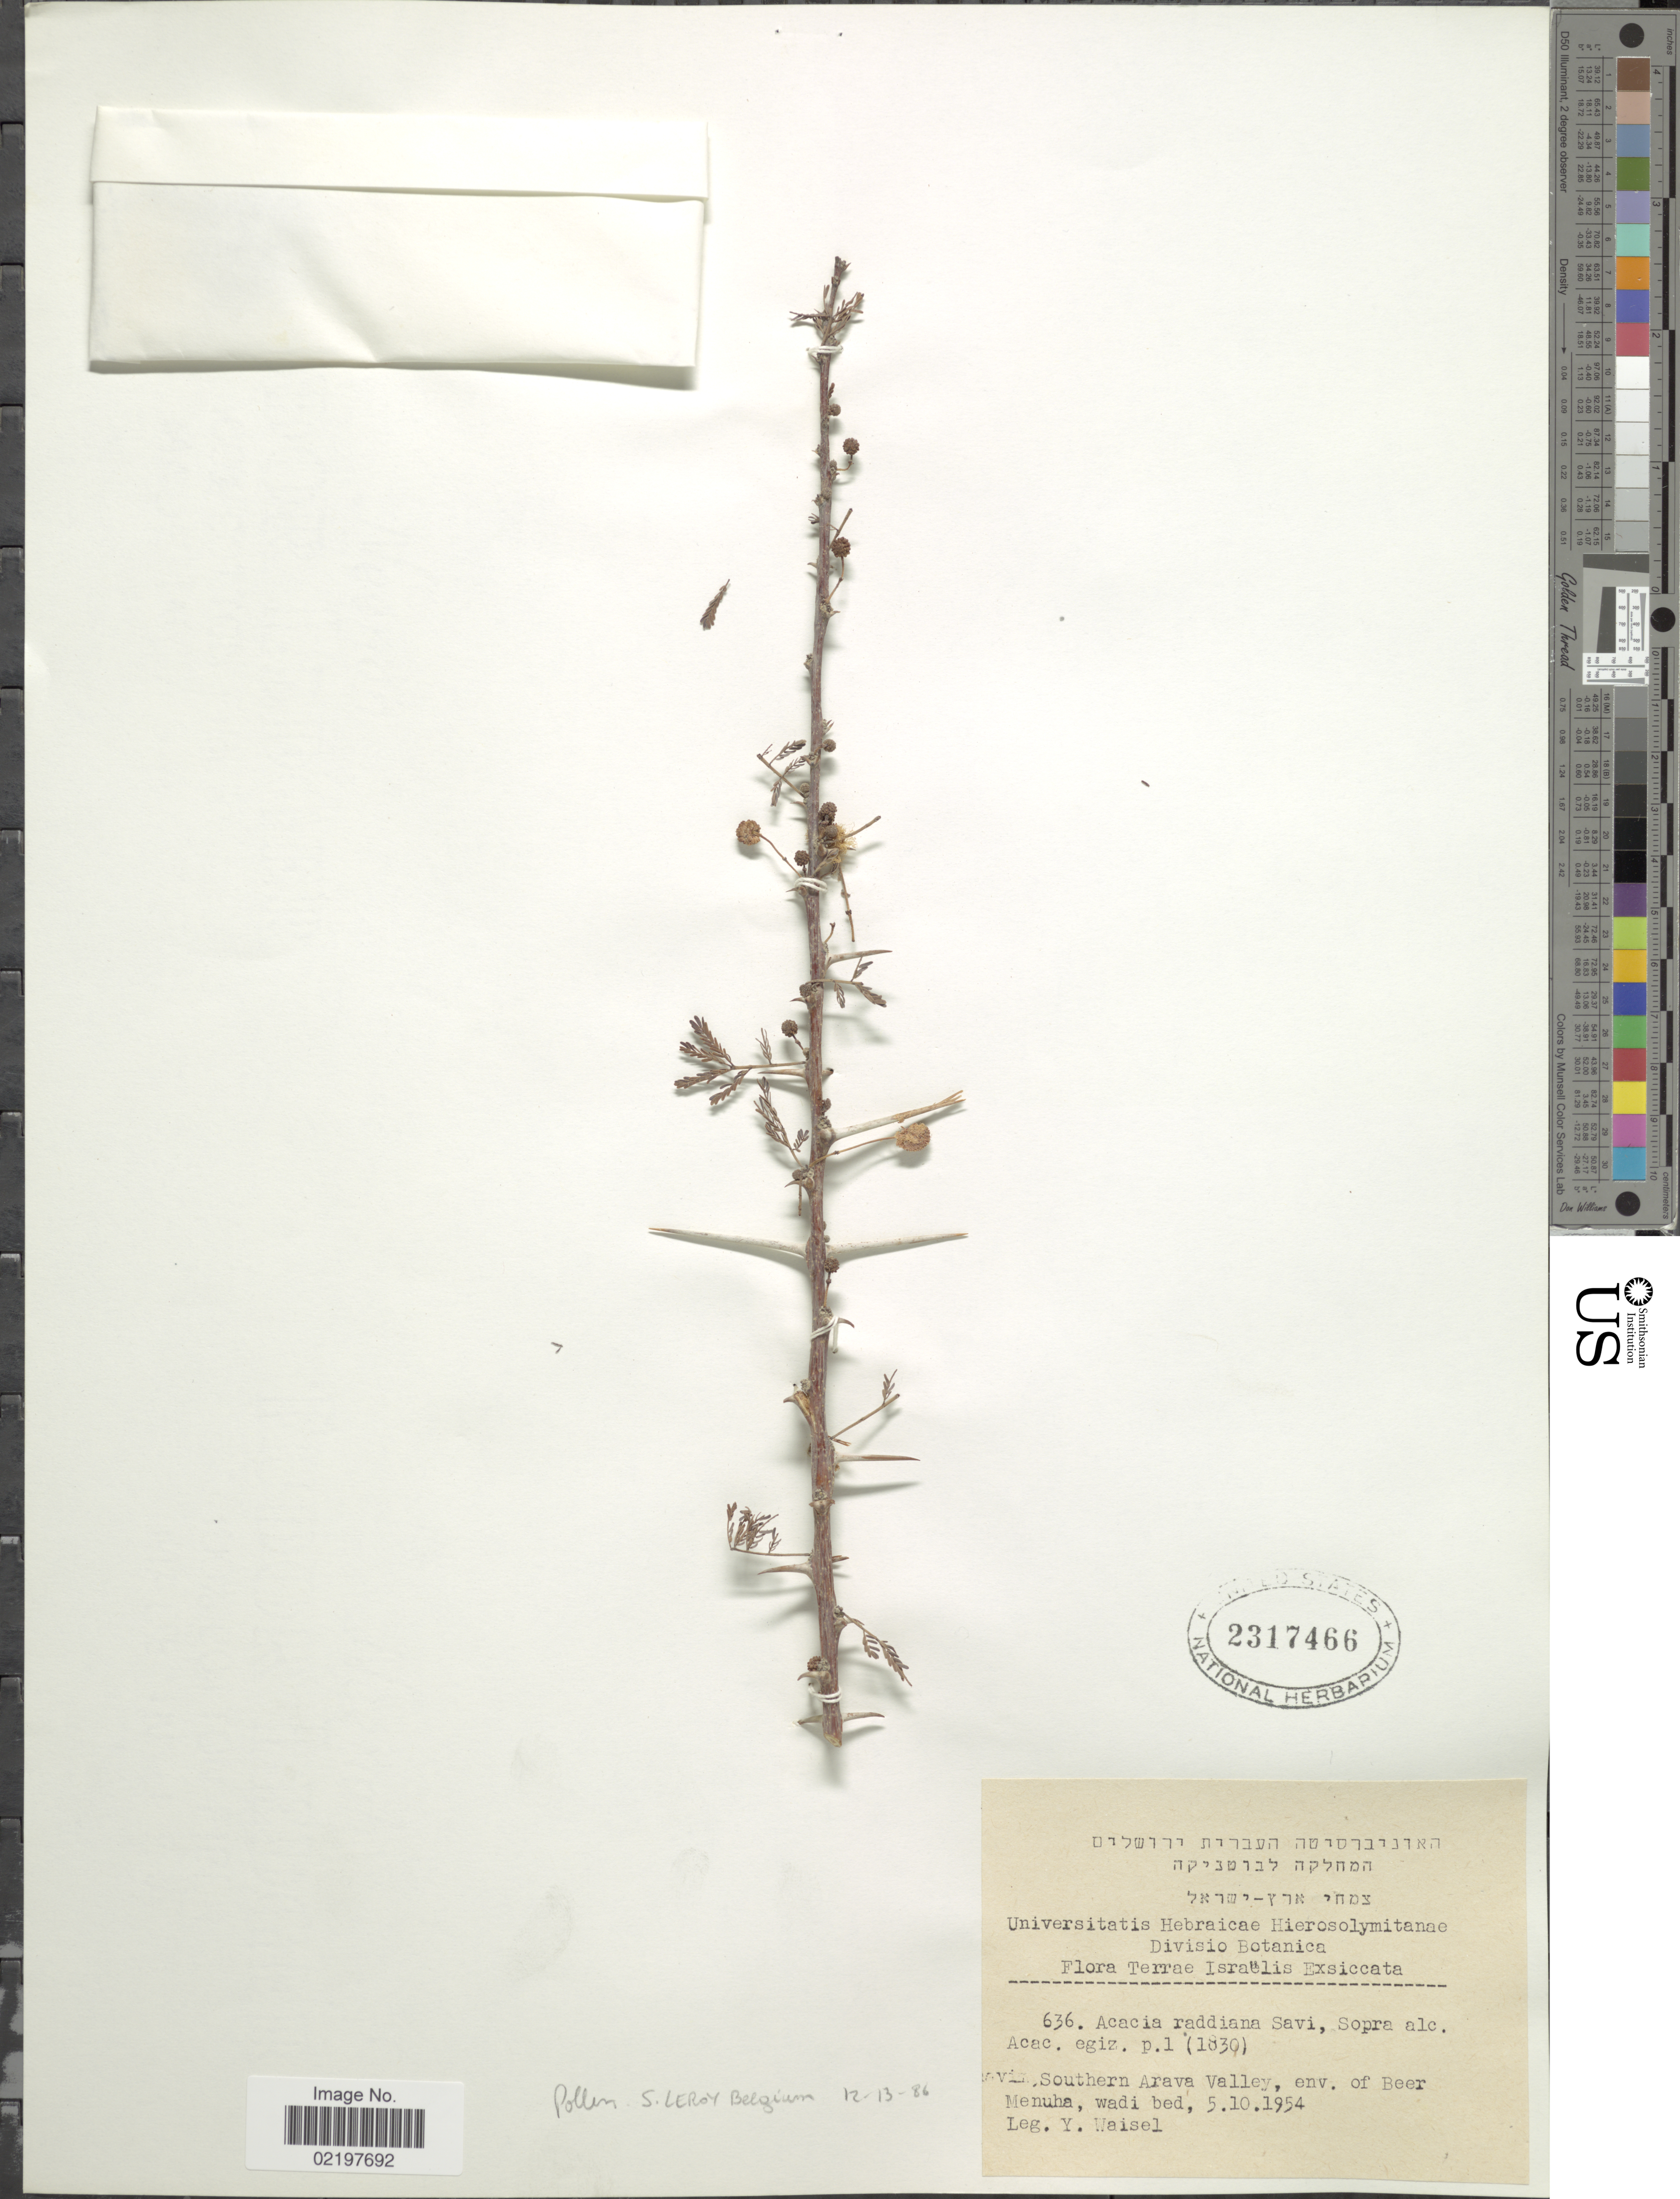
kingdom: Plantae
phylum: Tracheophyta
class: Magnoliopsida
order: Fabales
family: Fabaceae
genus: Vachellia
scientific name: Vachellia tortilis subsp. raddiana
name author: (Savi) Kyal. & Boatwr.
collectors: Y. Waisel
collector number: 636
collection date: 1954-10-05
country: Israel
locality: Terrae Israelis Exsiccata, Southern Arava Valley, env. of Beer Menuha, wadi bed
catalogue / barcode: US 2317466